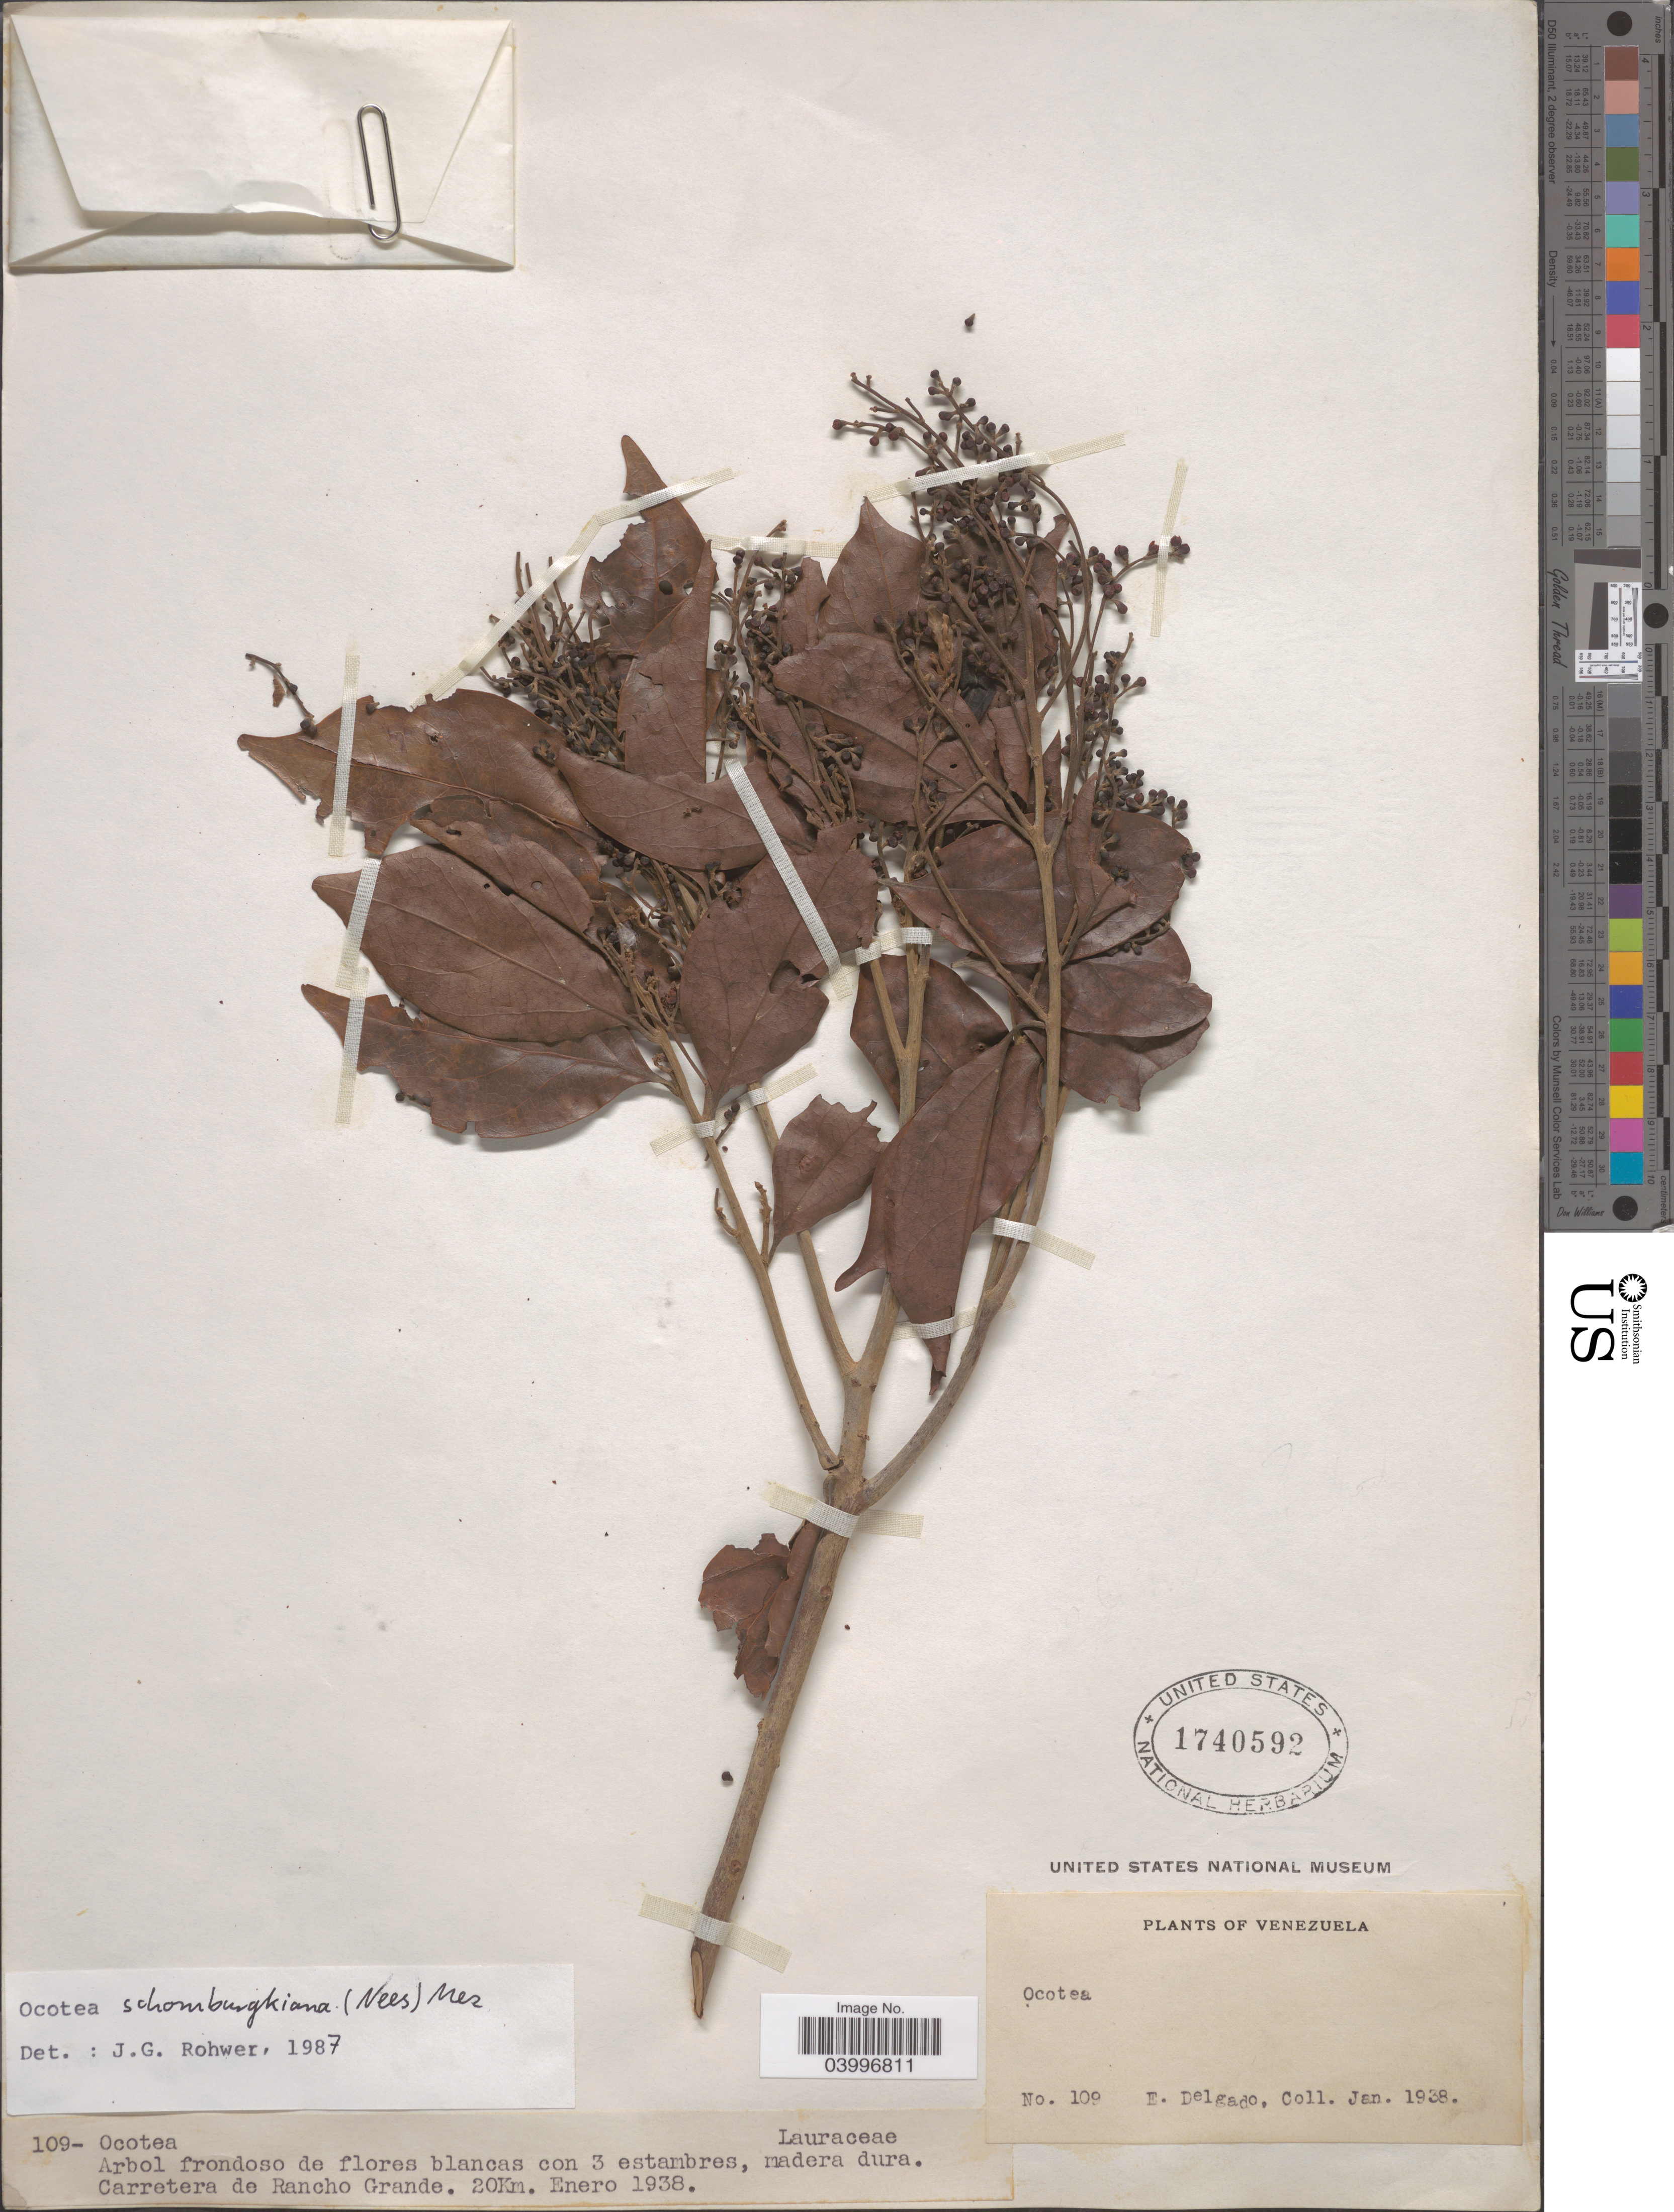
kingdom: Plantae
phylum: Tracheophyta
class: Magnoliopsida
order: Laurales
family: Lauraceae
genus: Ocotea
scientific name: Ocotea schomburgkiana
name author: (Nees) Mez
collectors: E. Delgado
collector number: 109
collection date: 1938-01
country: Venezuela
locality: Carretera de Rancho Grande. 20Km.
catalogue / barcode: US 1740592